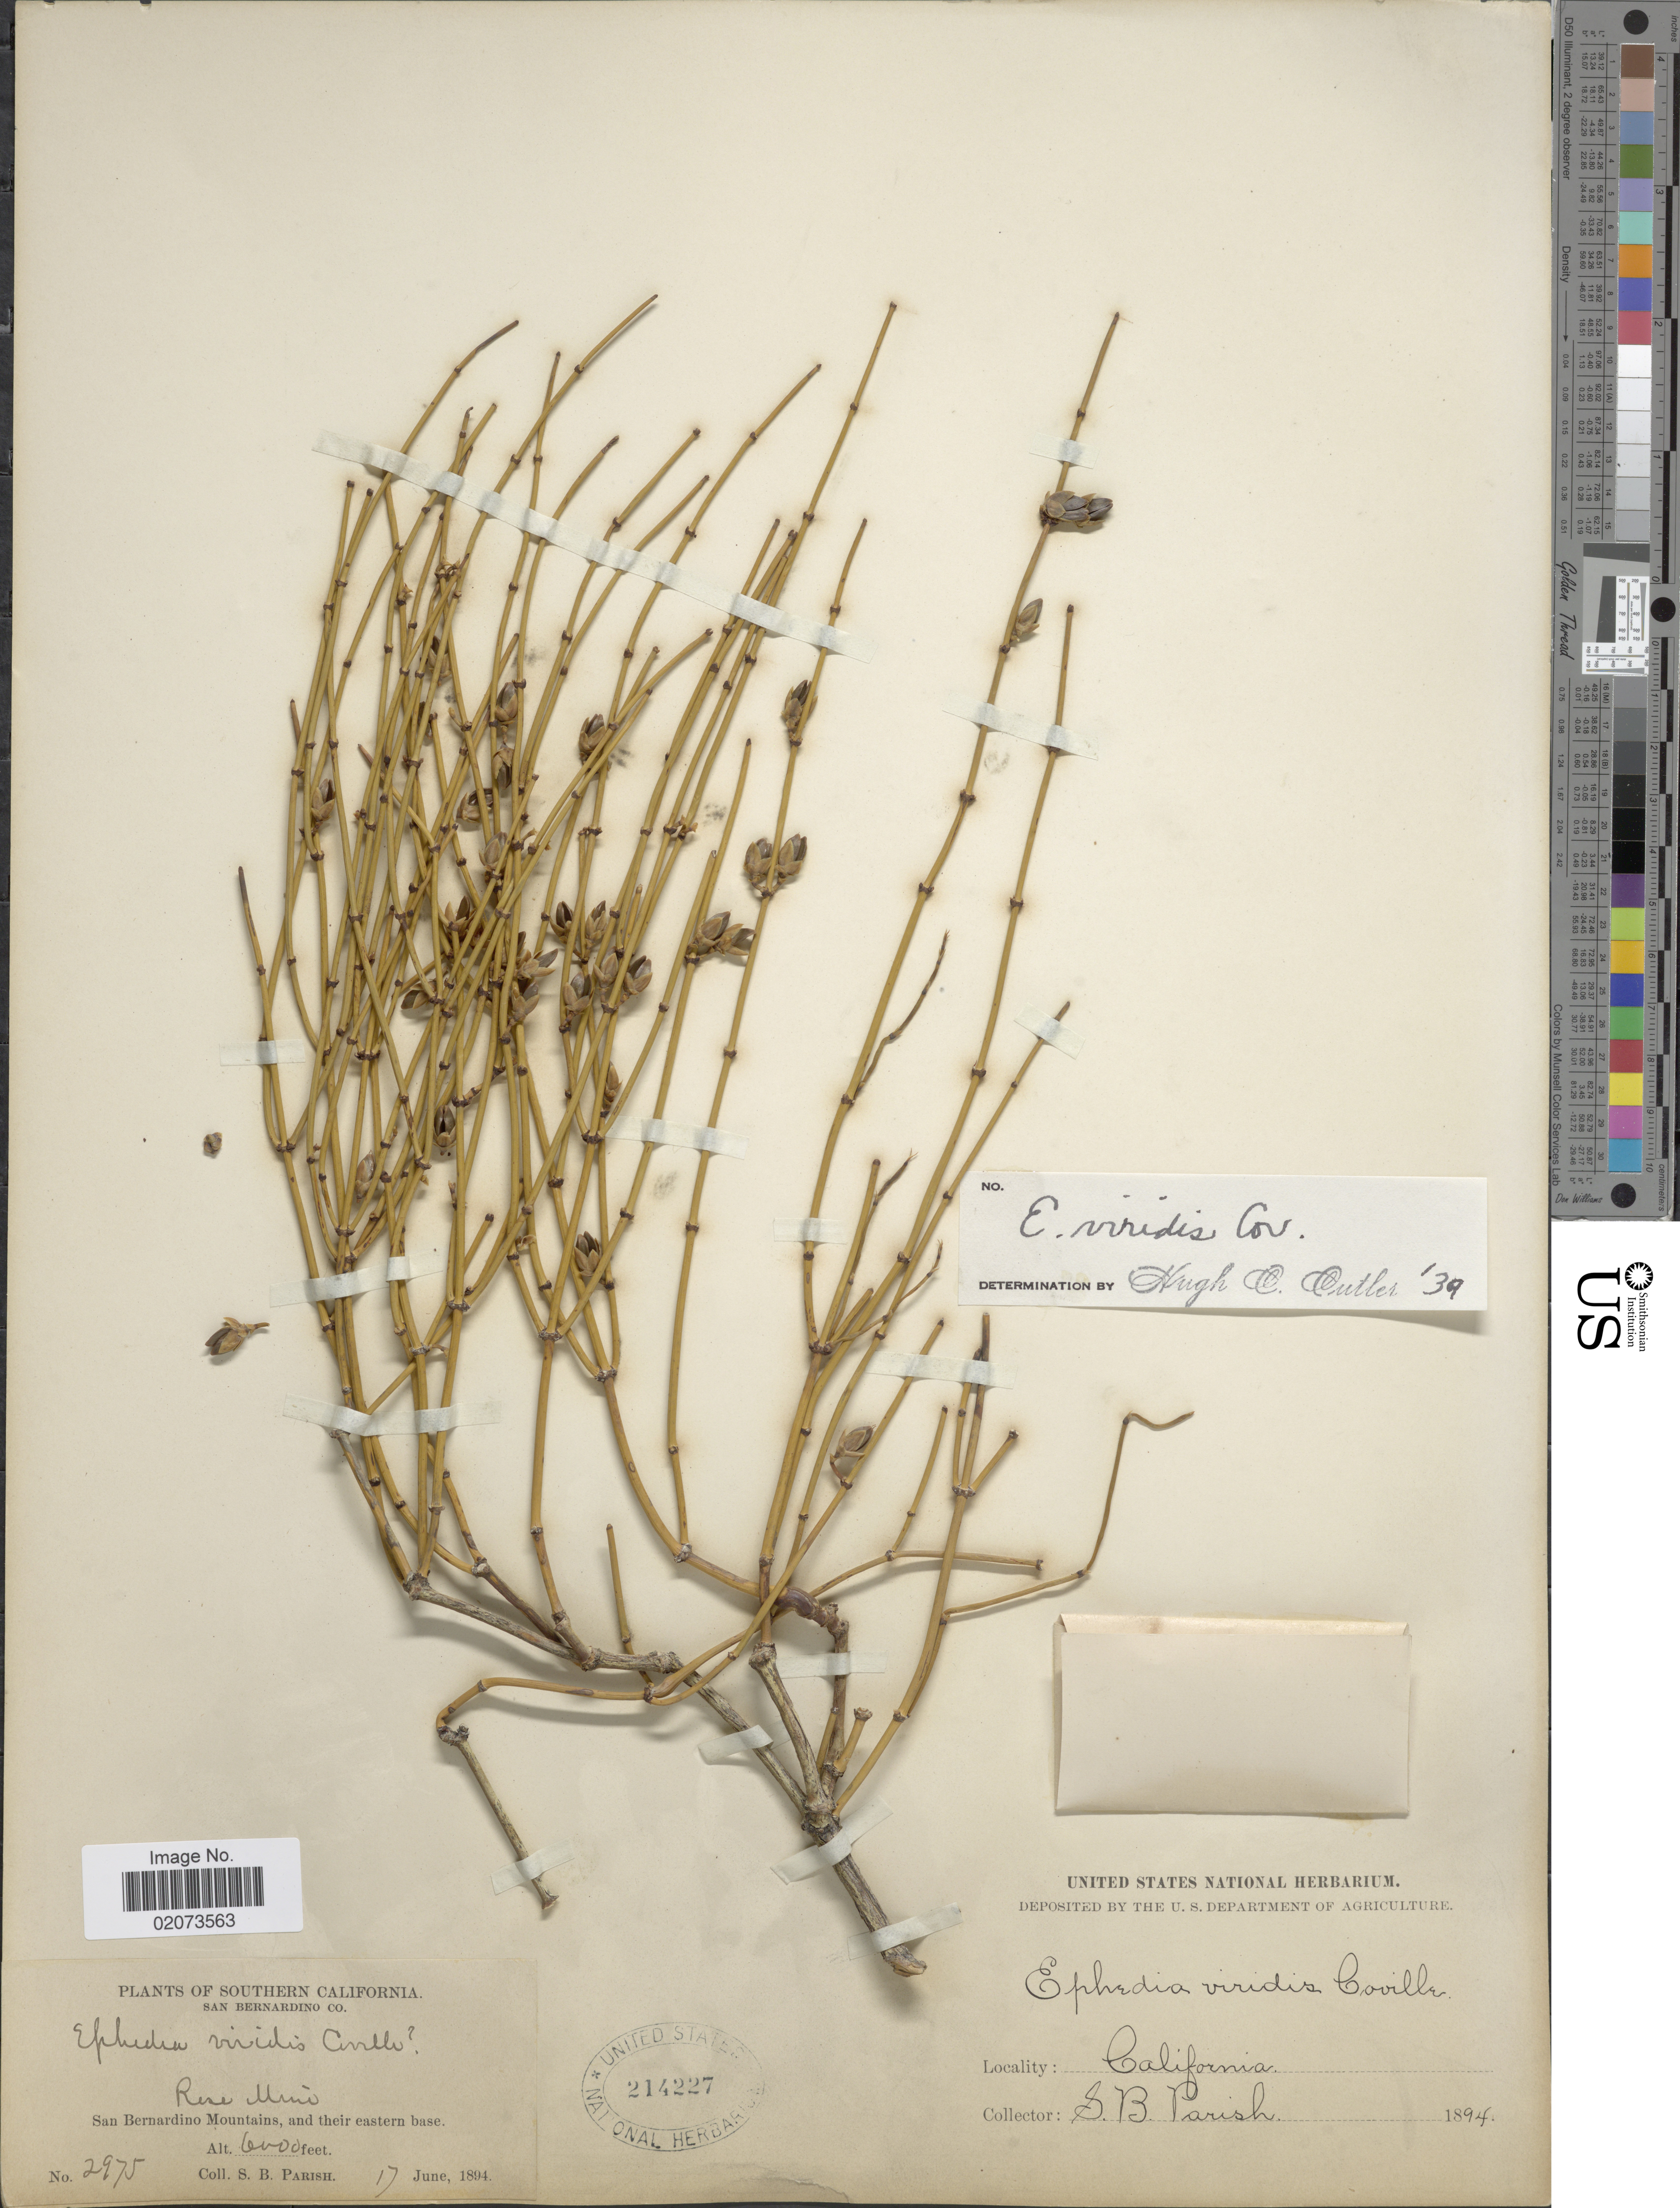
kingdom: Plantae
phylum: Tracheophyta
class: Gnetopsida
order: Ephedrales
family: Ephedraceae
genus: Ephedra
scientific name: Ephedra viridis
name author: Coville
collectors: S. B. Parish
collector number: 2975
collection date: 1894-06-17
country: United States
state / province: California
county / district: San Bernardino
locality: Southern California, San Bernardino Co., San Bernardino Mountains, and their eastern base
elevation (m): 1829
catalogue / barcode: US 214227